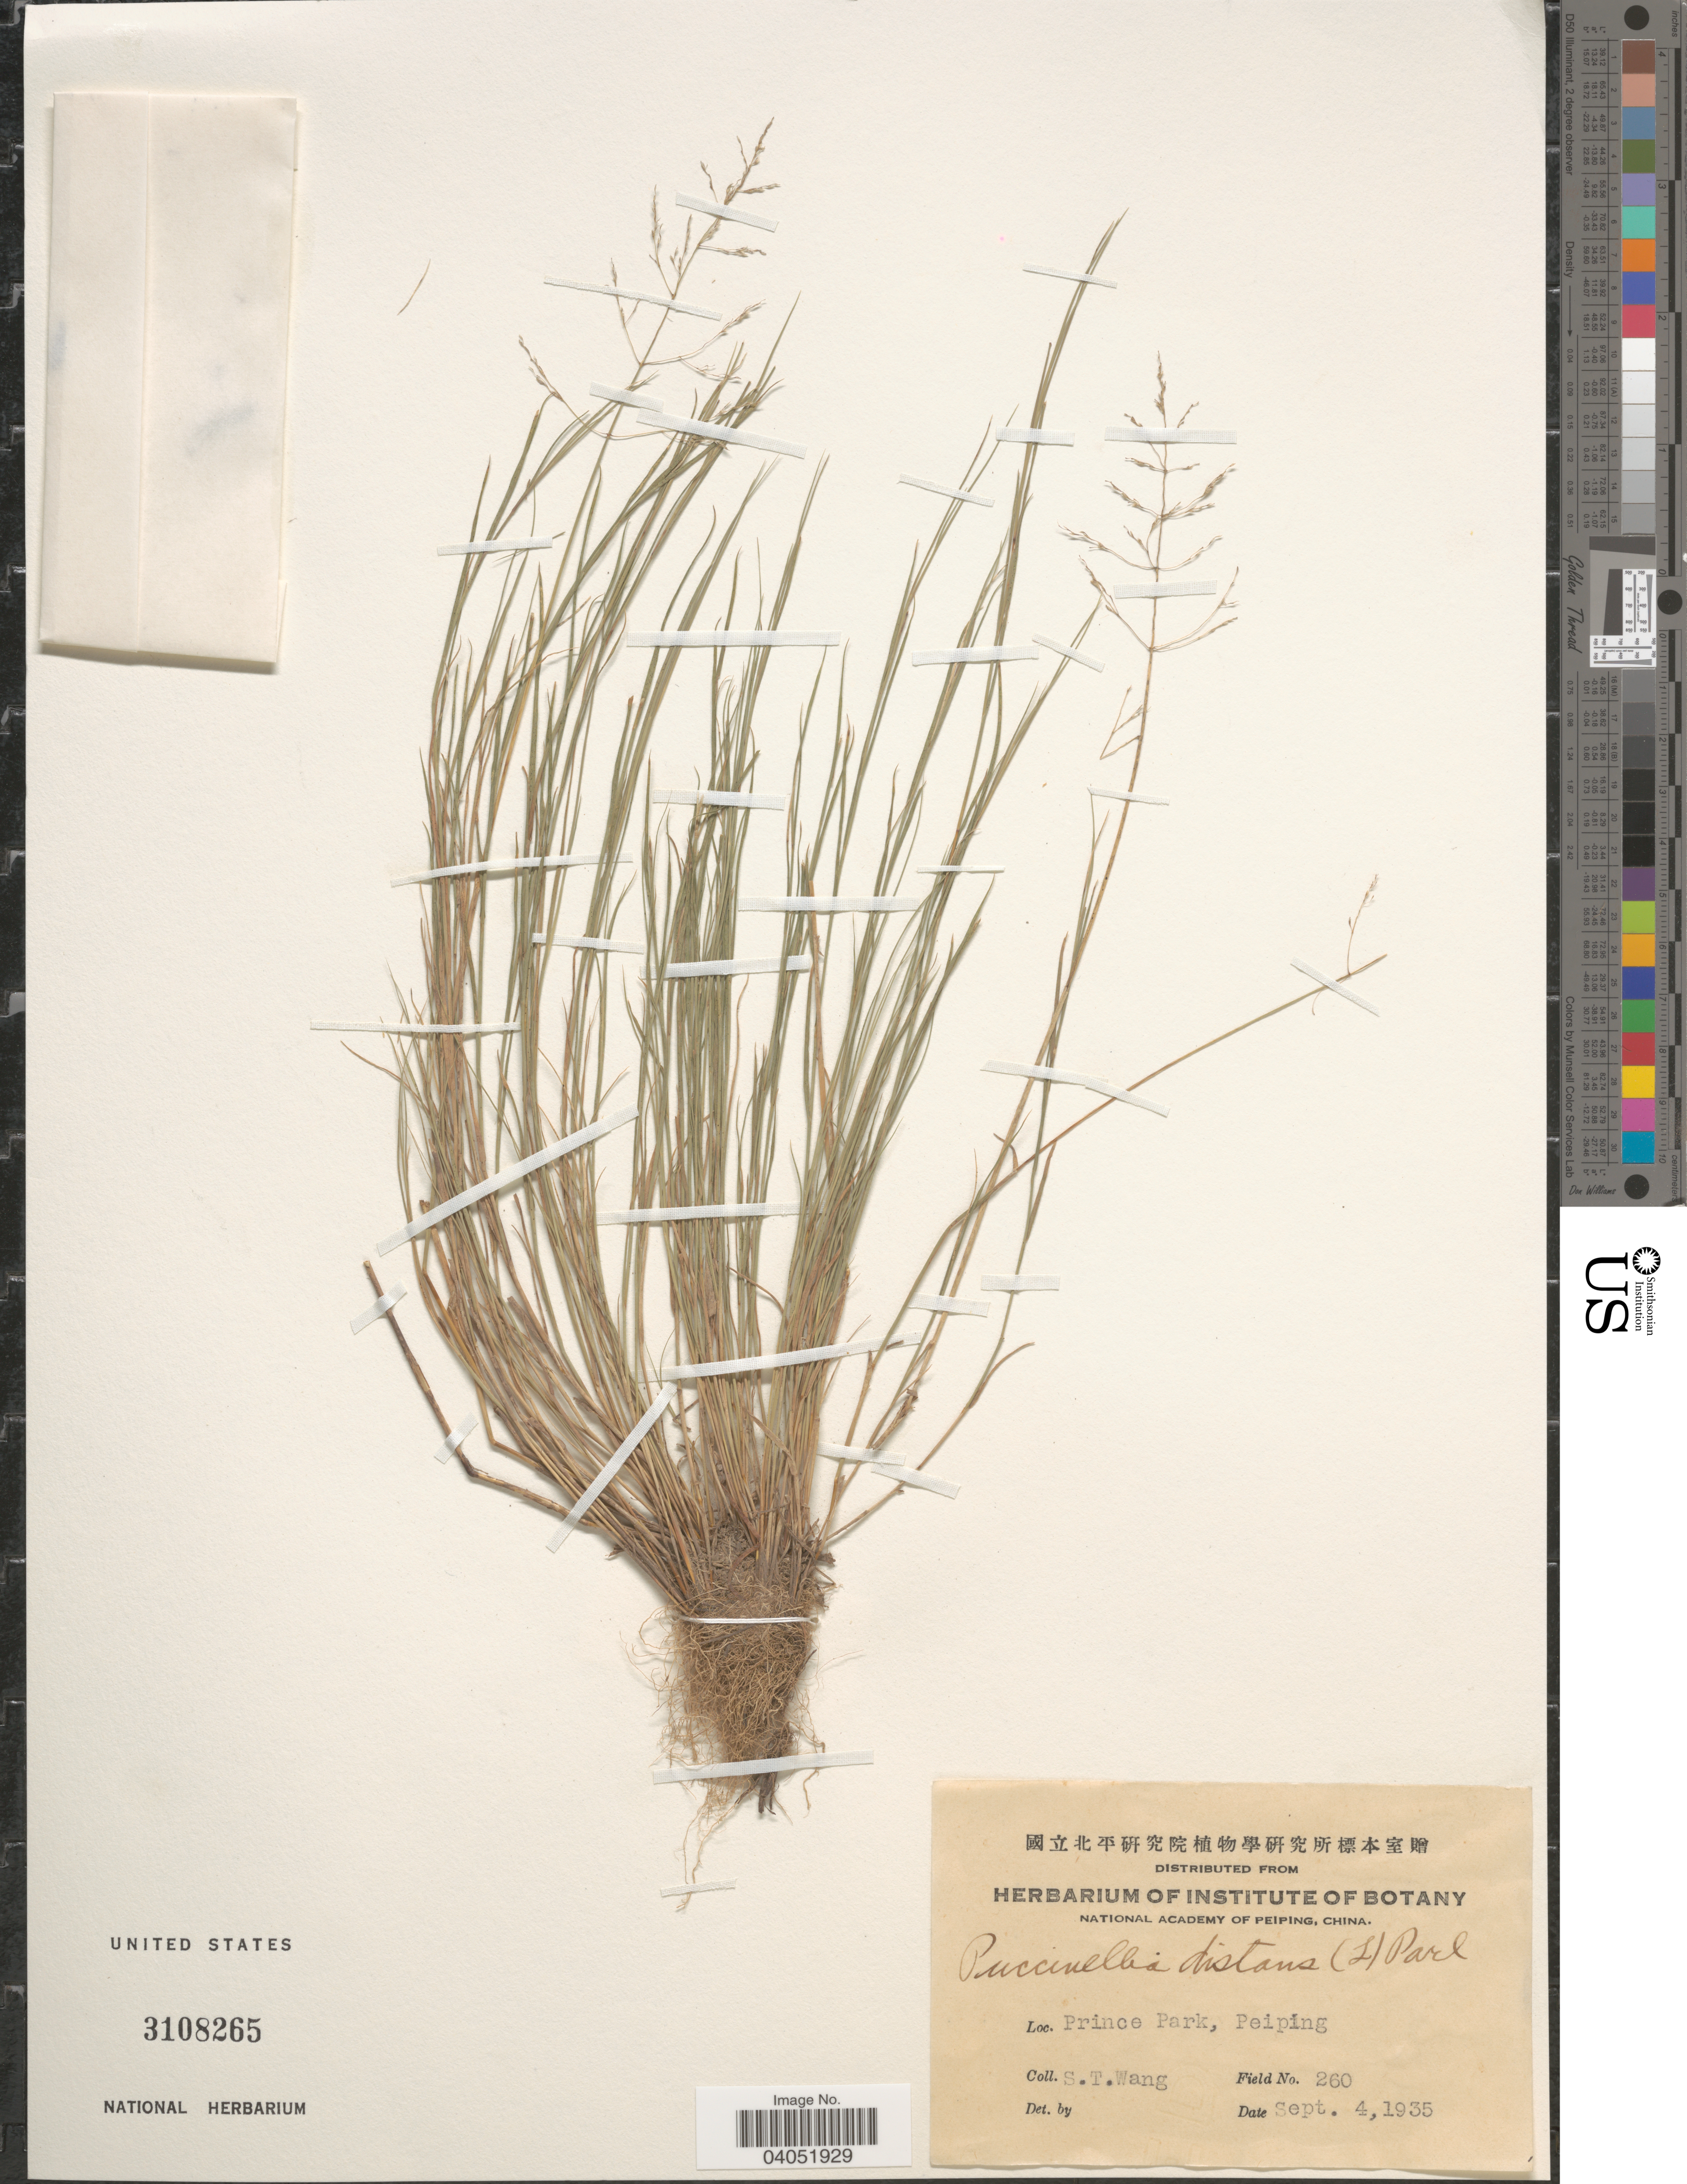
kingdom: Plantae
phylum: Tracheophyta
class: Liliopsida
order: Poales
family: Poaceae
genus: Puccinellia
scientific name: Puccinellia distans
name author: (Jacq.) Parl.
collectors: S. Wang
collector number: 260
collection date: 1935-09-04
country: China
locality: Prince Park, Peiping.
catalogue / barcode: US 3108265